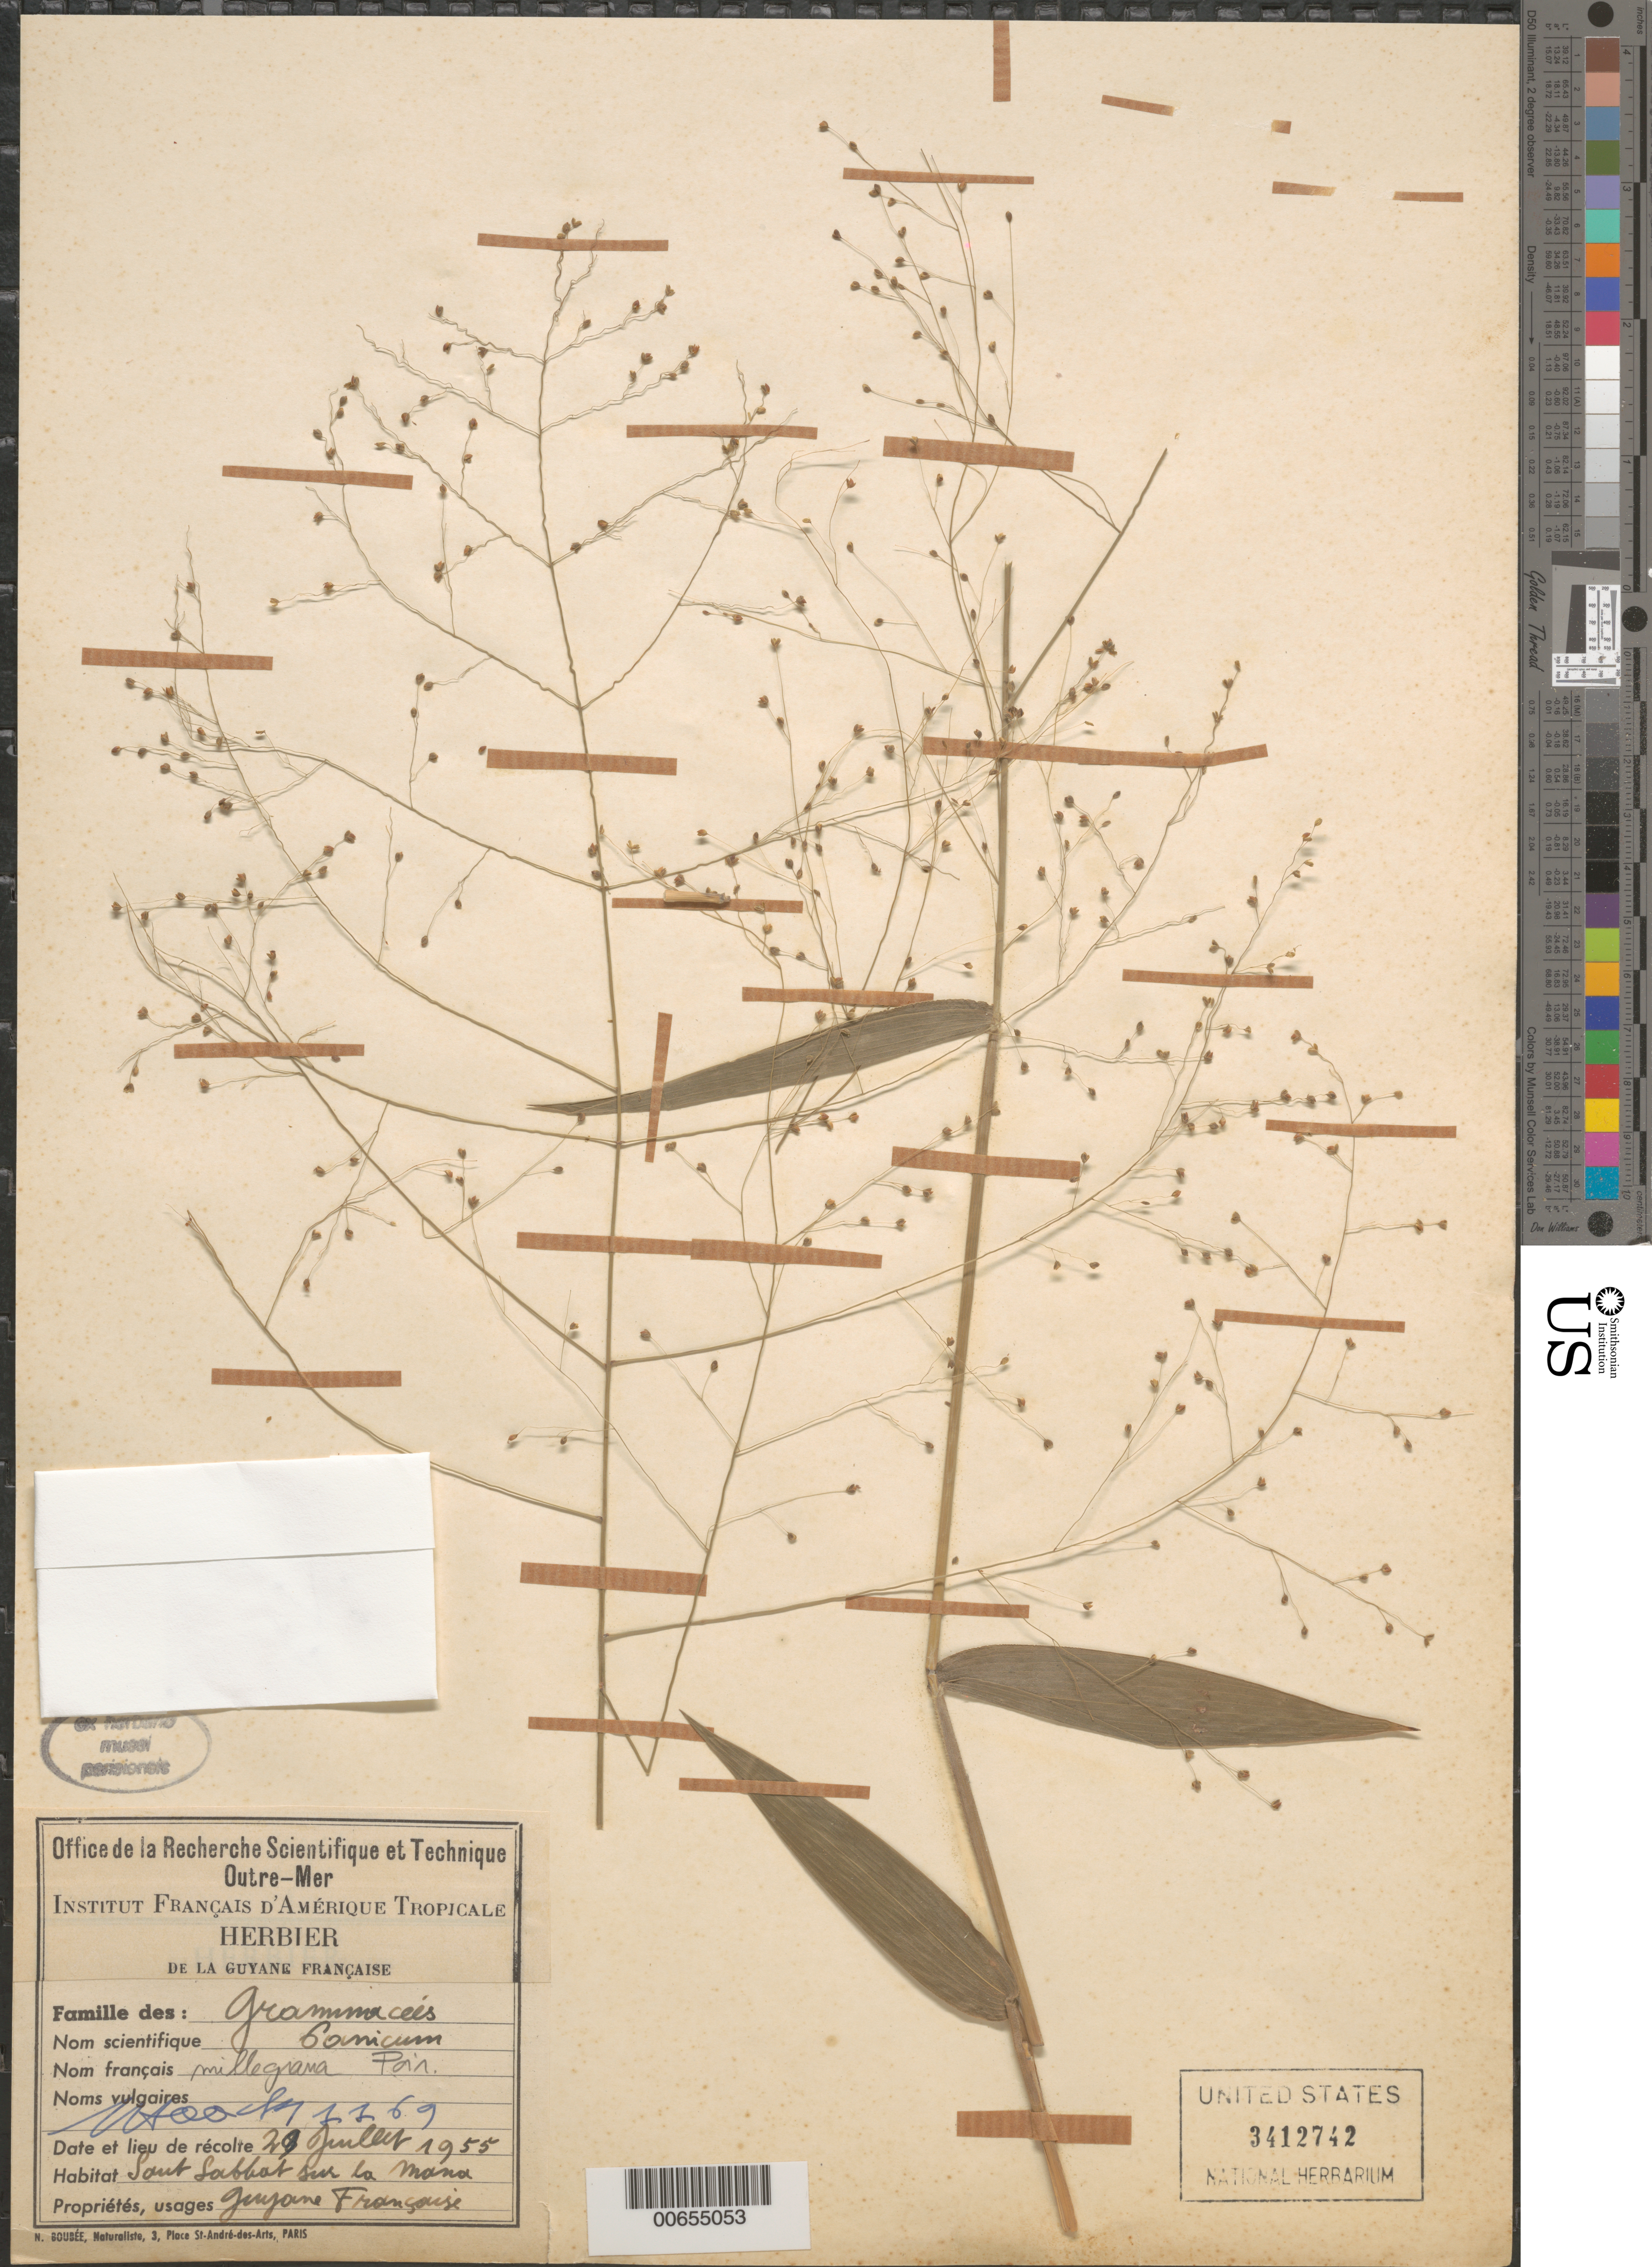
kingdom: Plantae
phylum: Tracheophyta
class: Liliopsida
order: Poales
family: Poaceae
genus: Panicum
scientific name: Panicum millegrana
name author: Poir.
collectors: J. Hoock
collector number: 1169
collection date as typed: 29-Jul-55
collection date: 1955-07-29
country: French Guiana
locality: Saut Sabbat, sur la Mana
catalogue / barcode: US 3412742